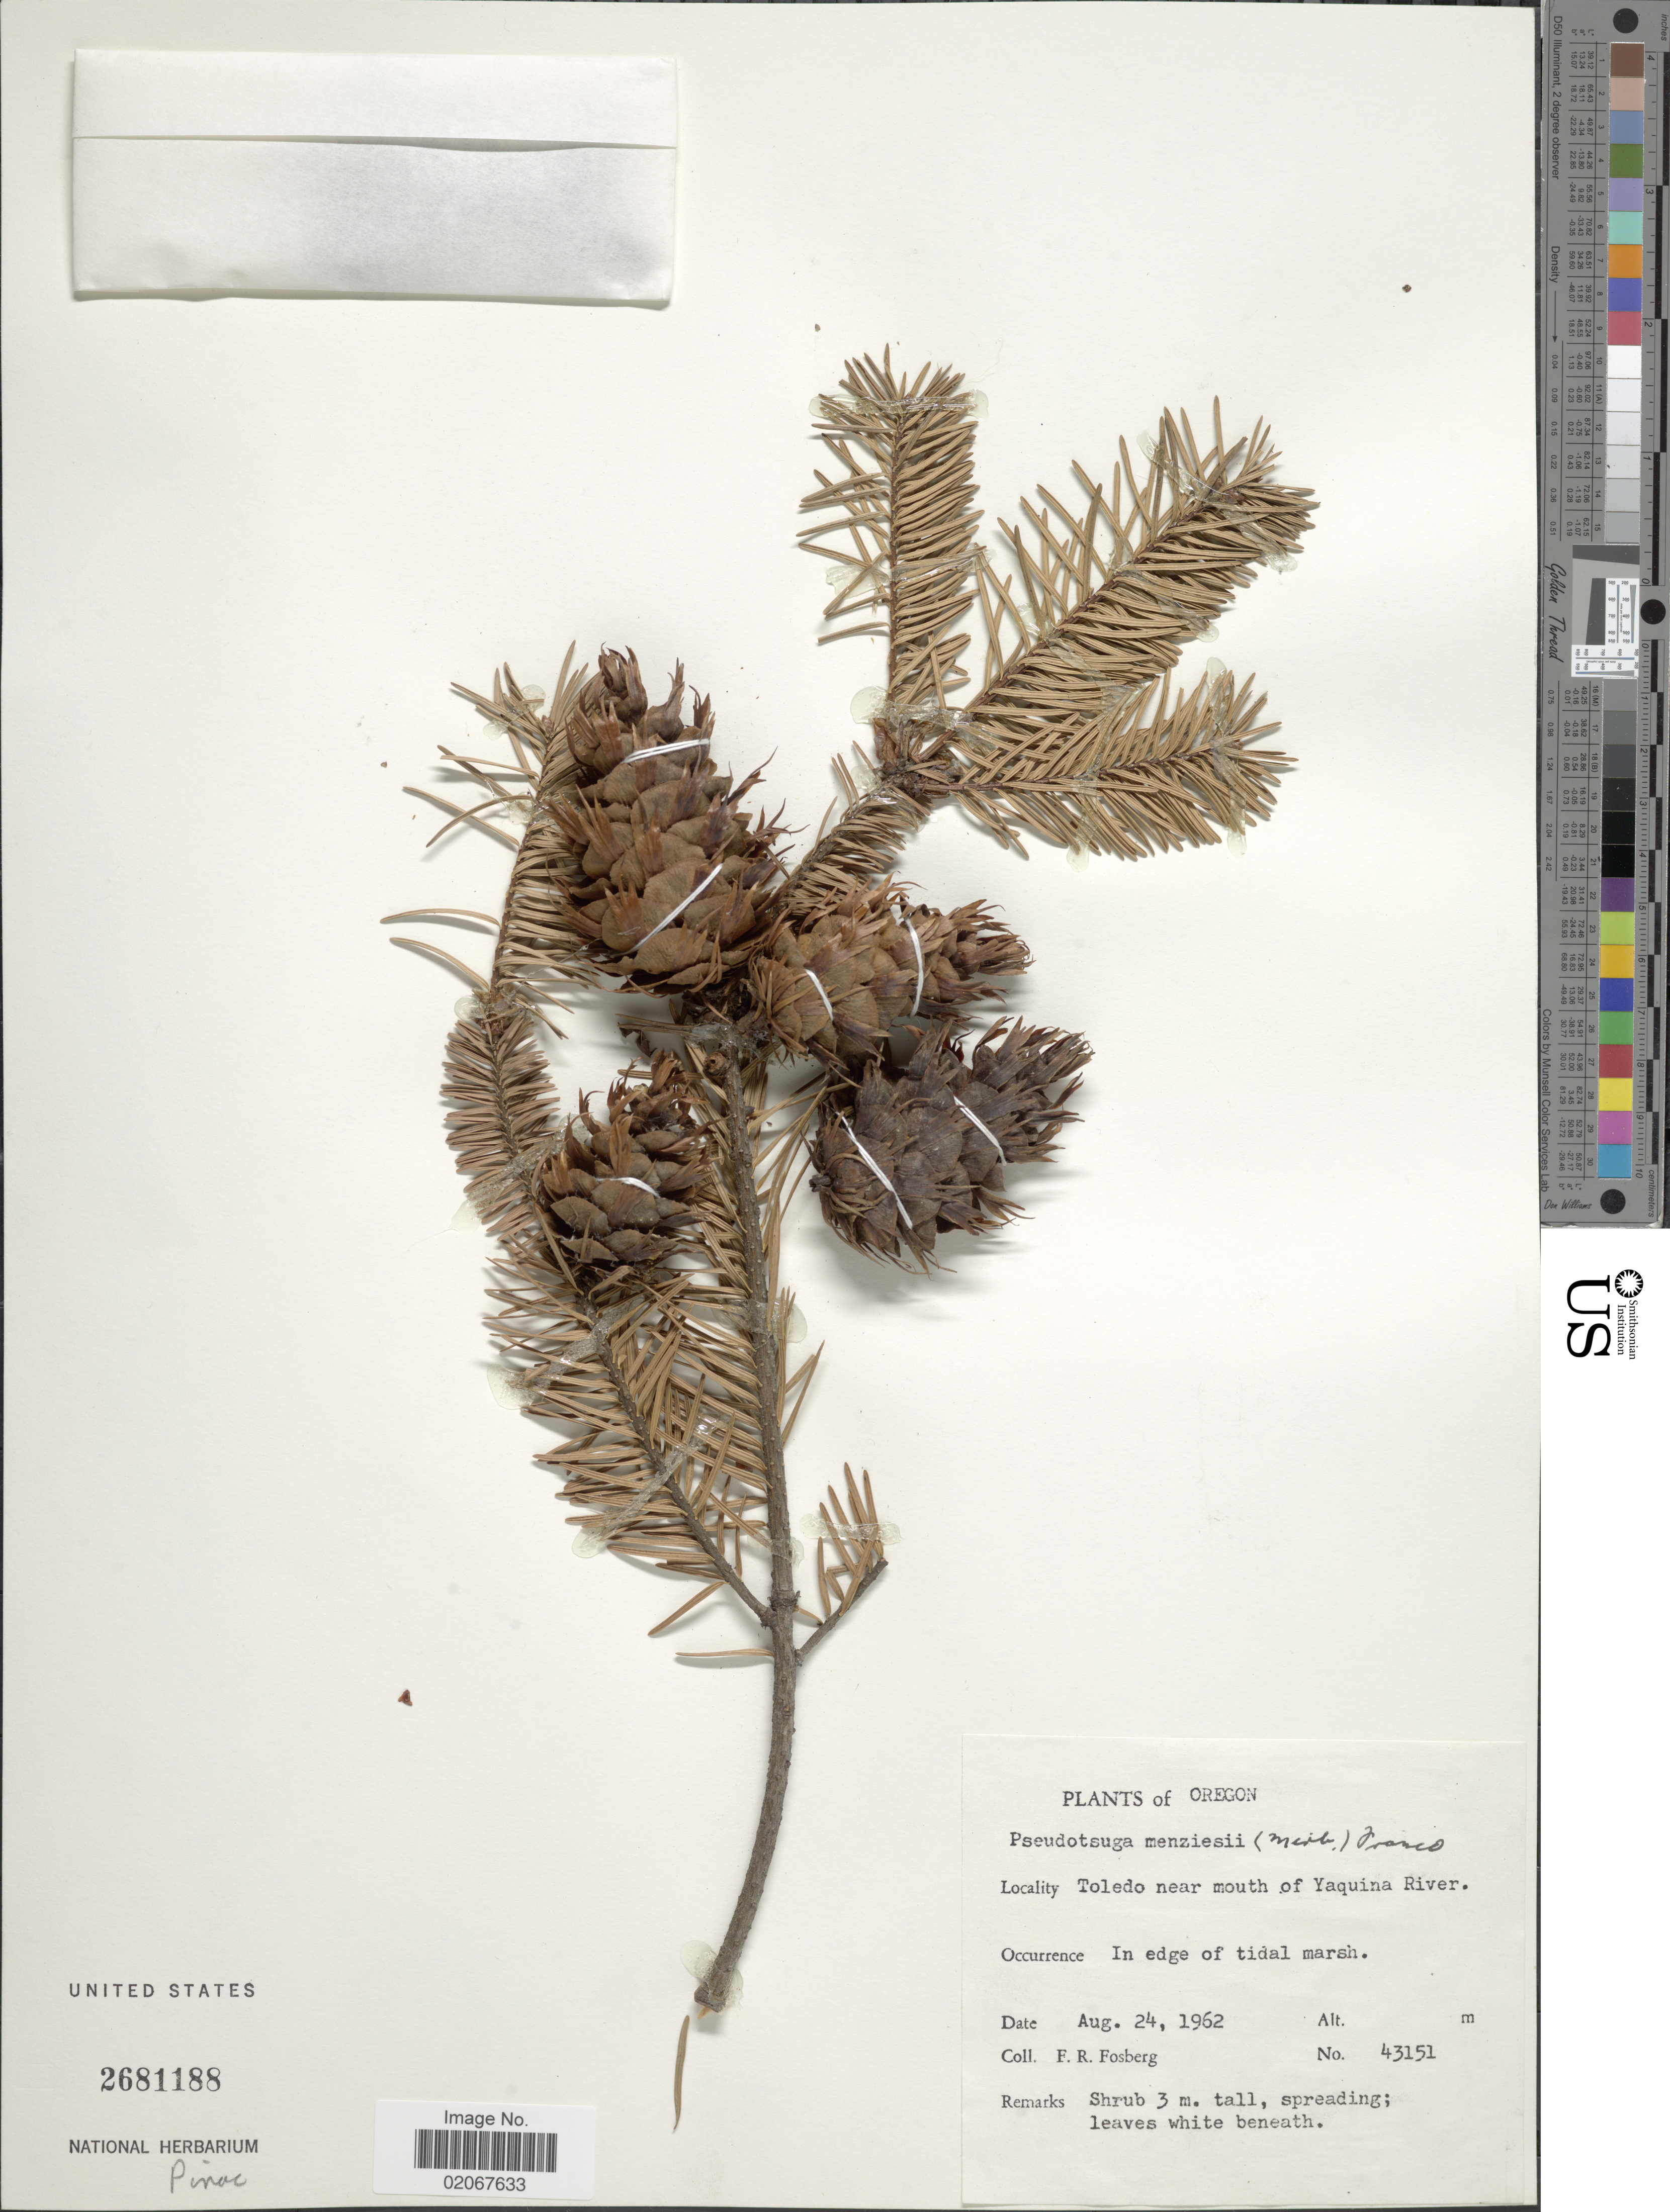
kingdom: Plantae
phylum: Tracheophyta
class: Pinopsida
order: Pinales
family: Pinaceae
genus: Pseudotsuga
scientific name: Pseudotsuga menziesii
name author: (Mirb.) Franco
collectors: F. R. Fosberg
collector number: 43151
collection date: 1962-08-24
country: United States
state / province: Oregon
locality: Oregon. Toledo near mouth of Yaquina River,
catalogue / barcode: US 2681188